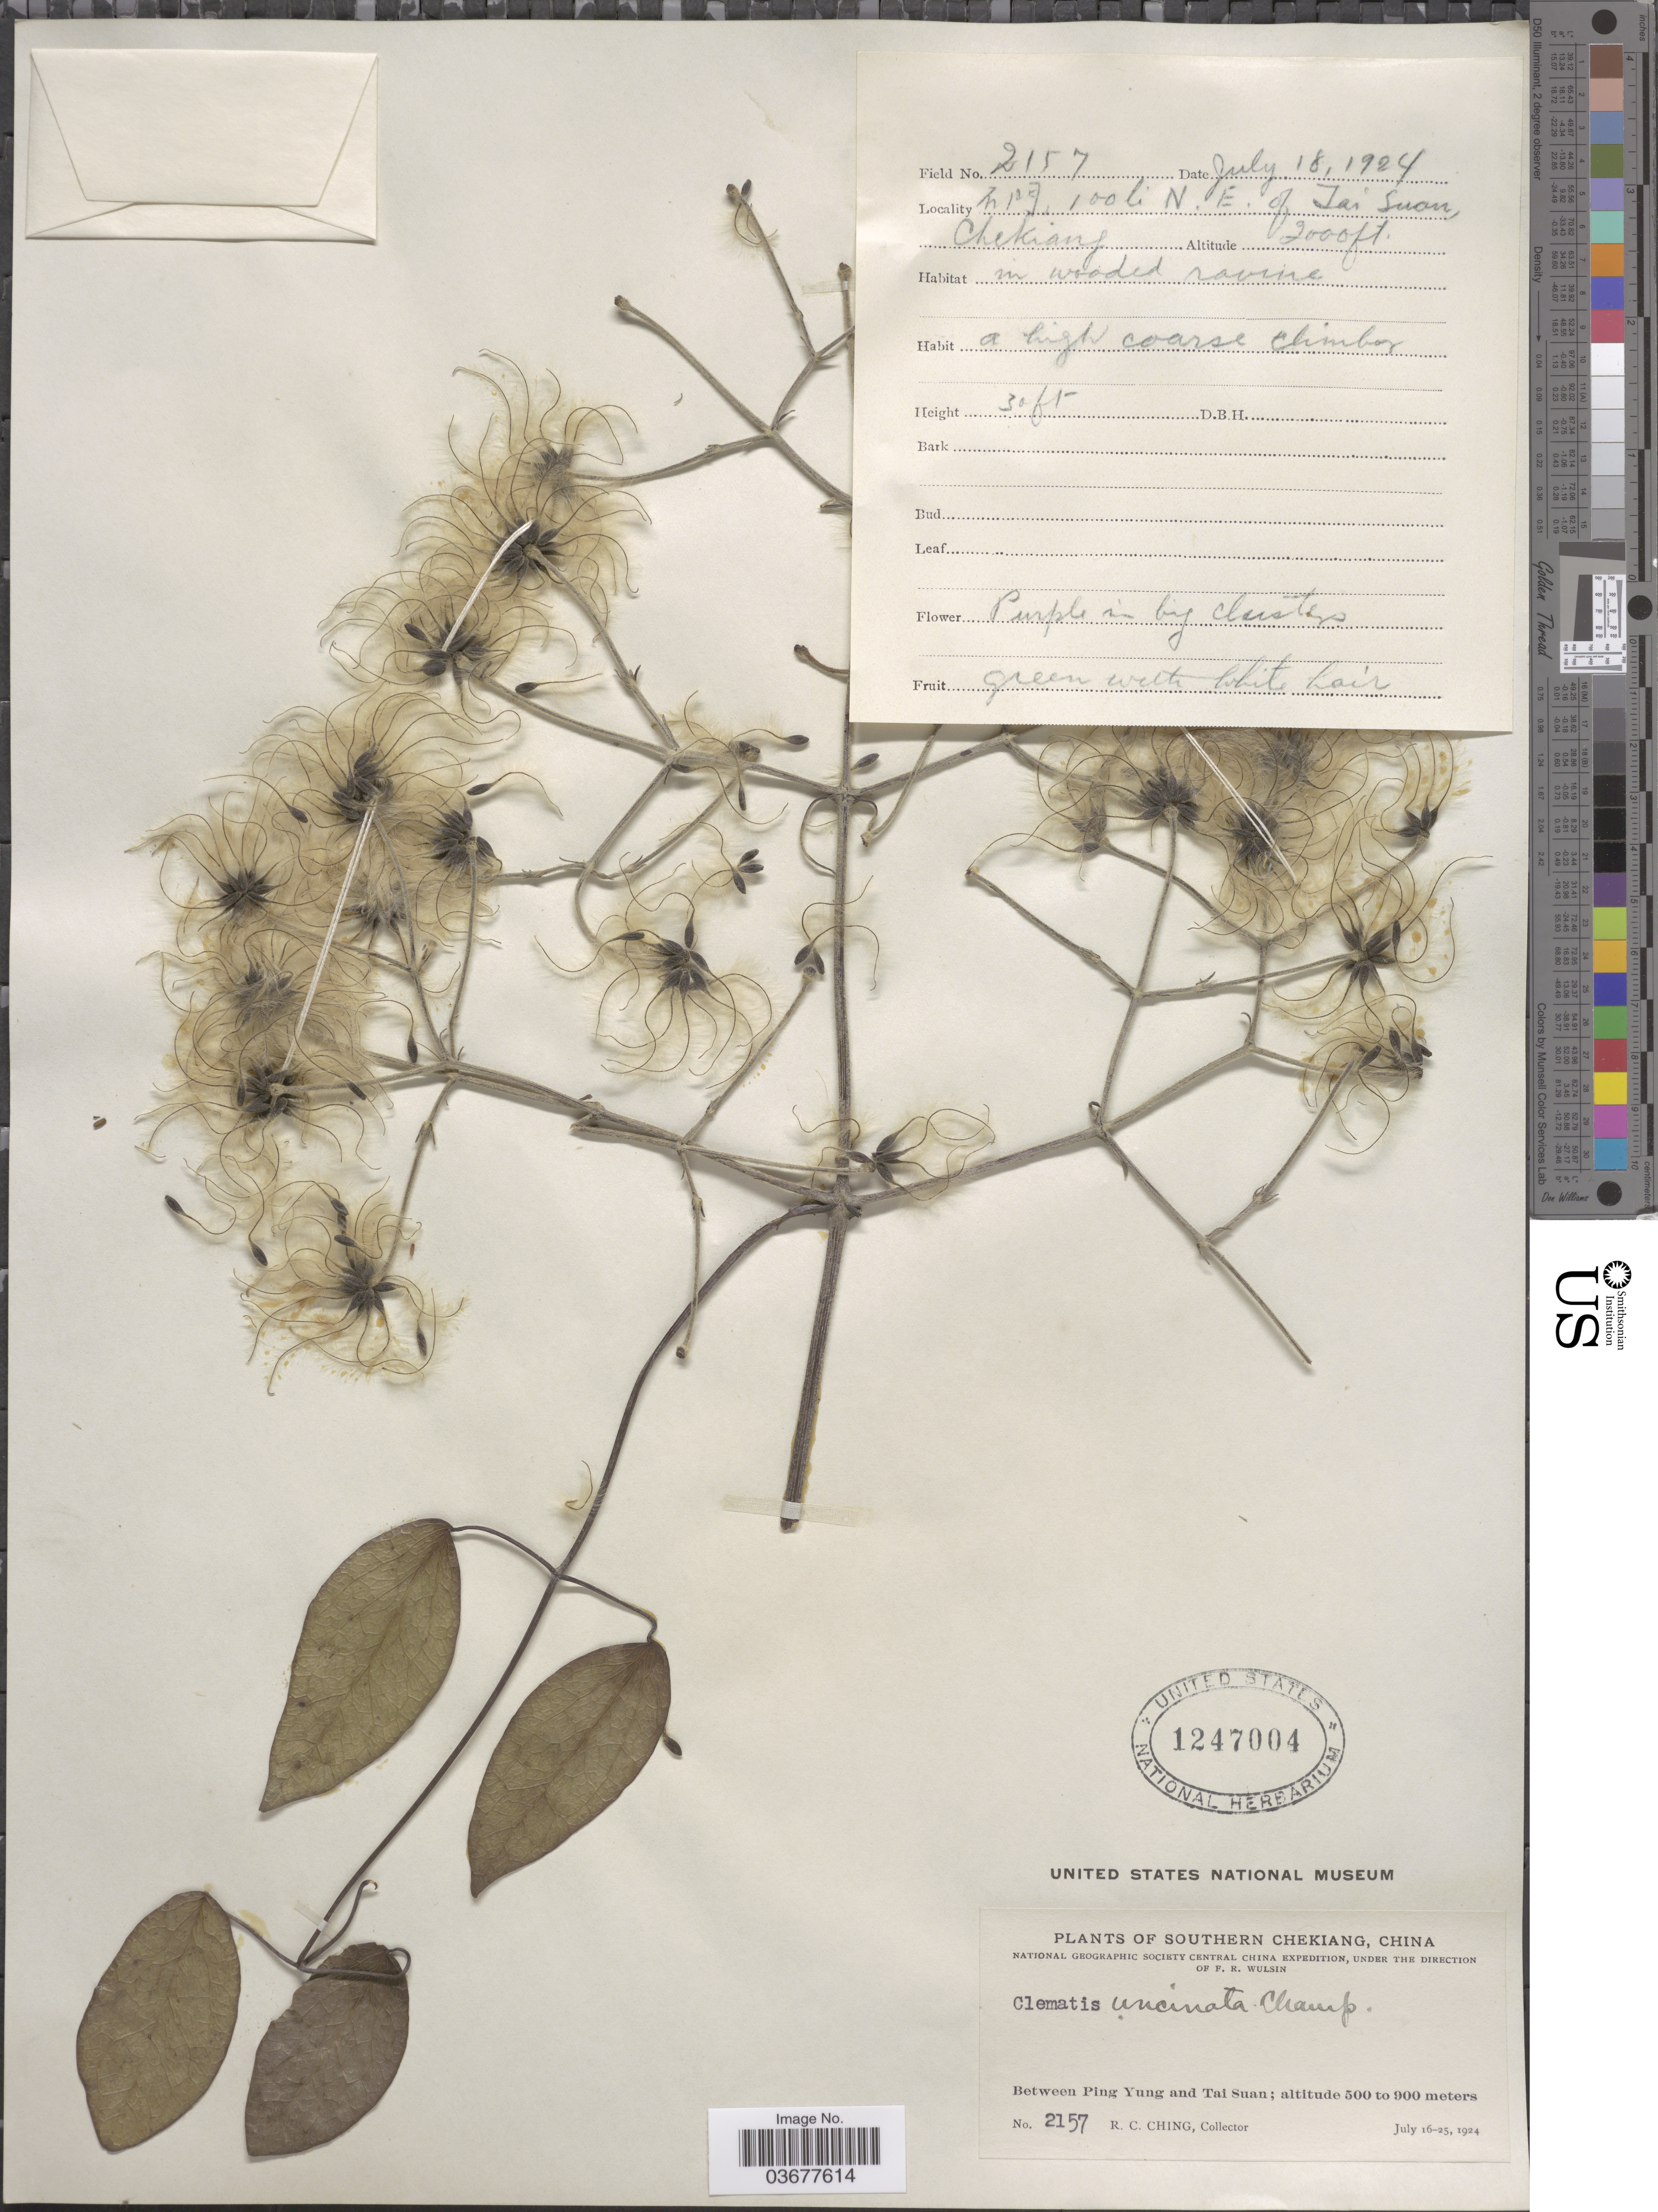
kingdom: Plantae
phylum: Tracheophyta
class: Magnoliopsida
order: Ranunculales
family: Ranunculaceae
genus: Clematis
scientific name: Clematis uncinata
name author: Champ. ex Benth.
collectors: R. C. Ching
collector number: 2157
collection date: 1924-07-18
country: China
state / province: Zhejiang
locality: Southern Chekiang. Between Ping Yung and Tai Suan. X, 100 li N. E. of Tai Suan.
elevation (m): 610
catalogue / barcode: US 1247004